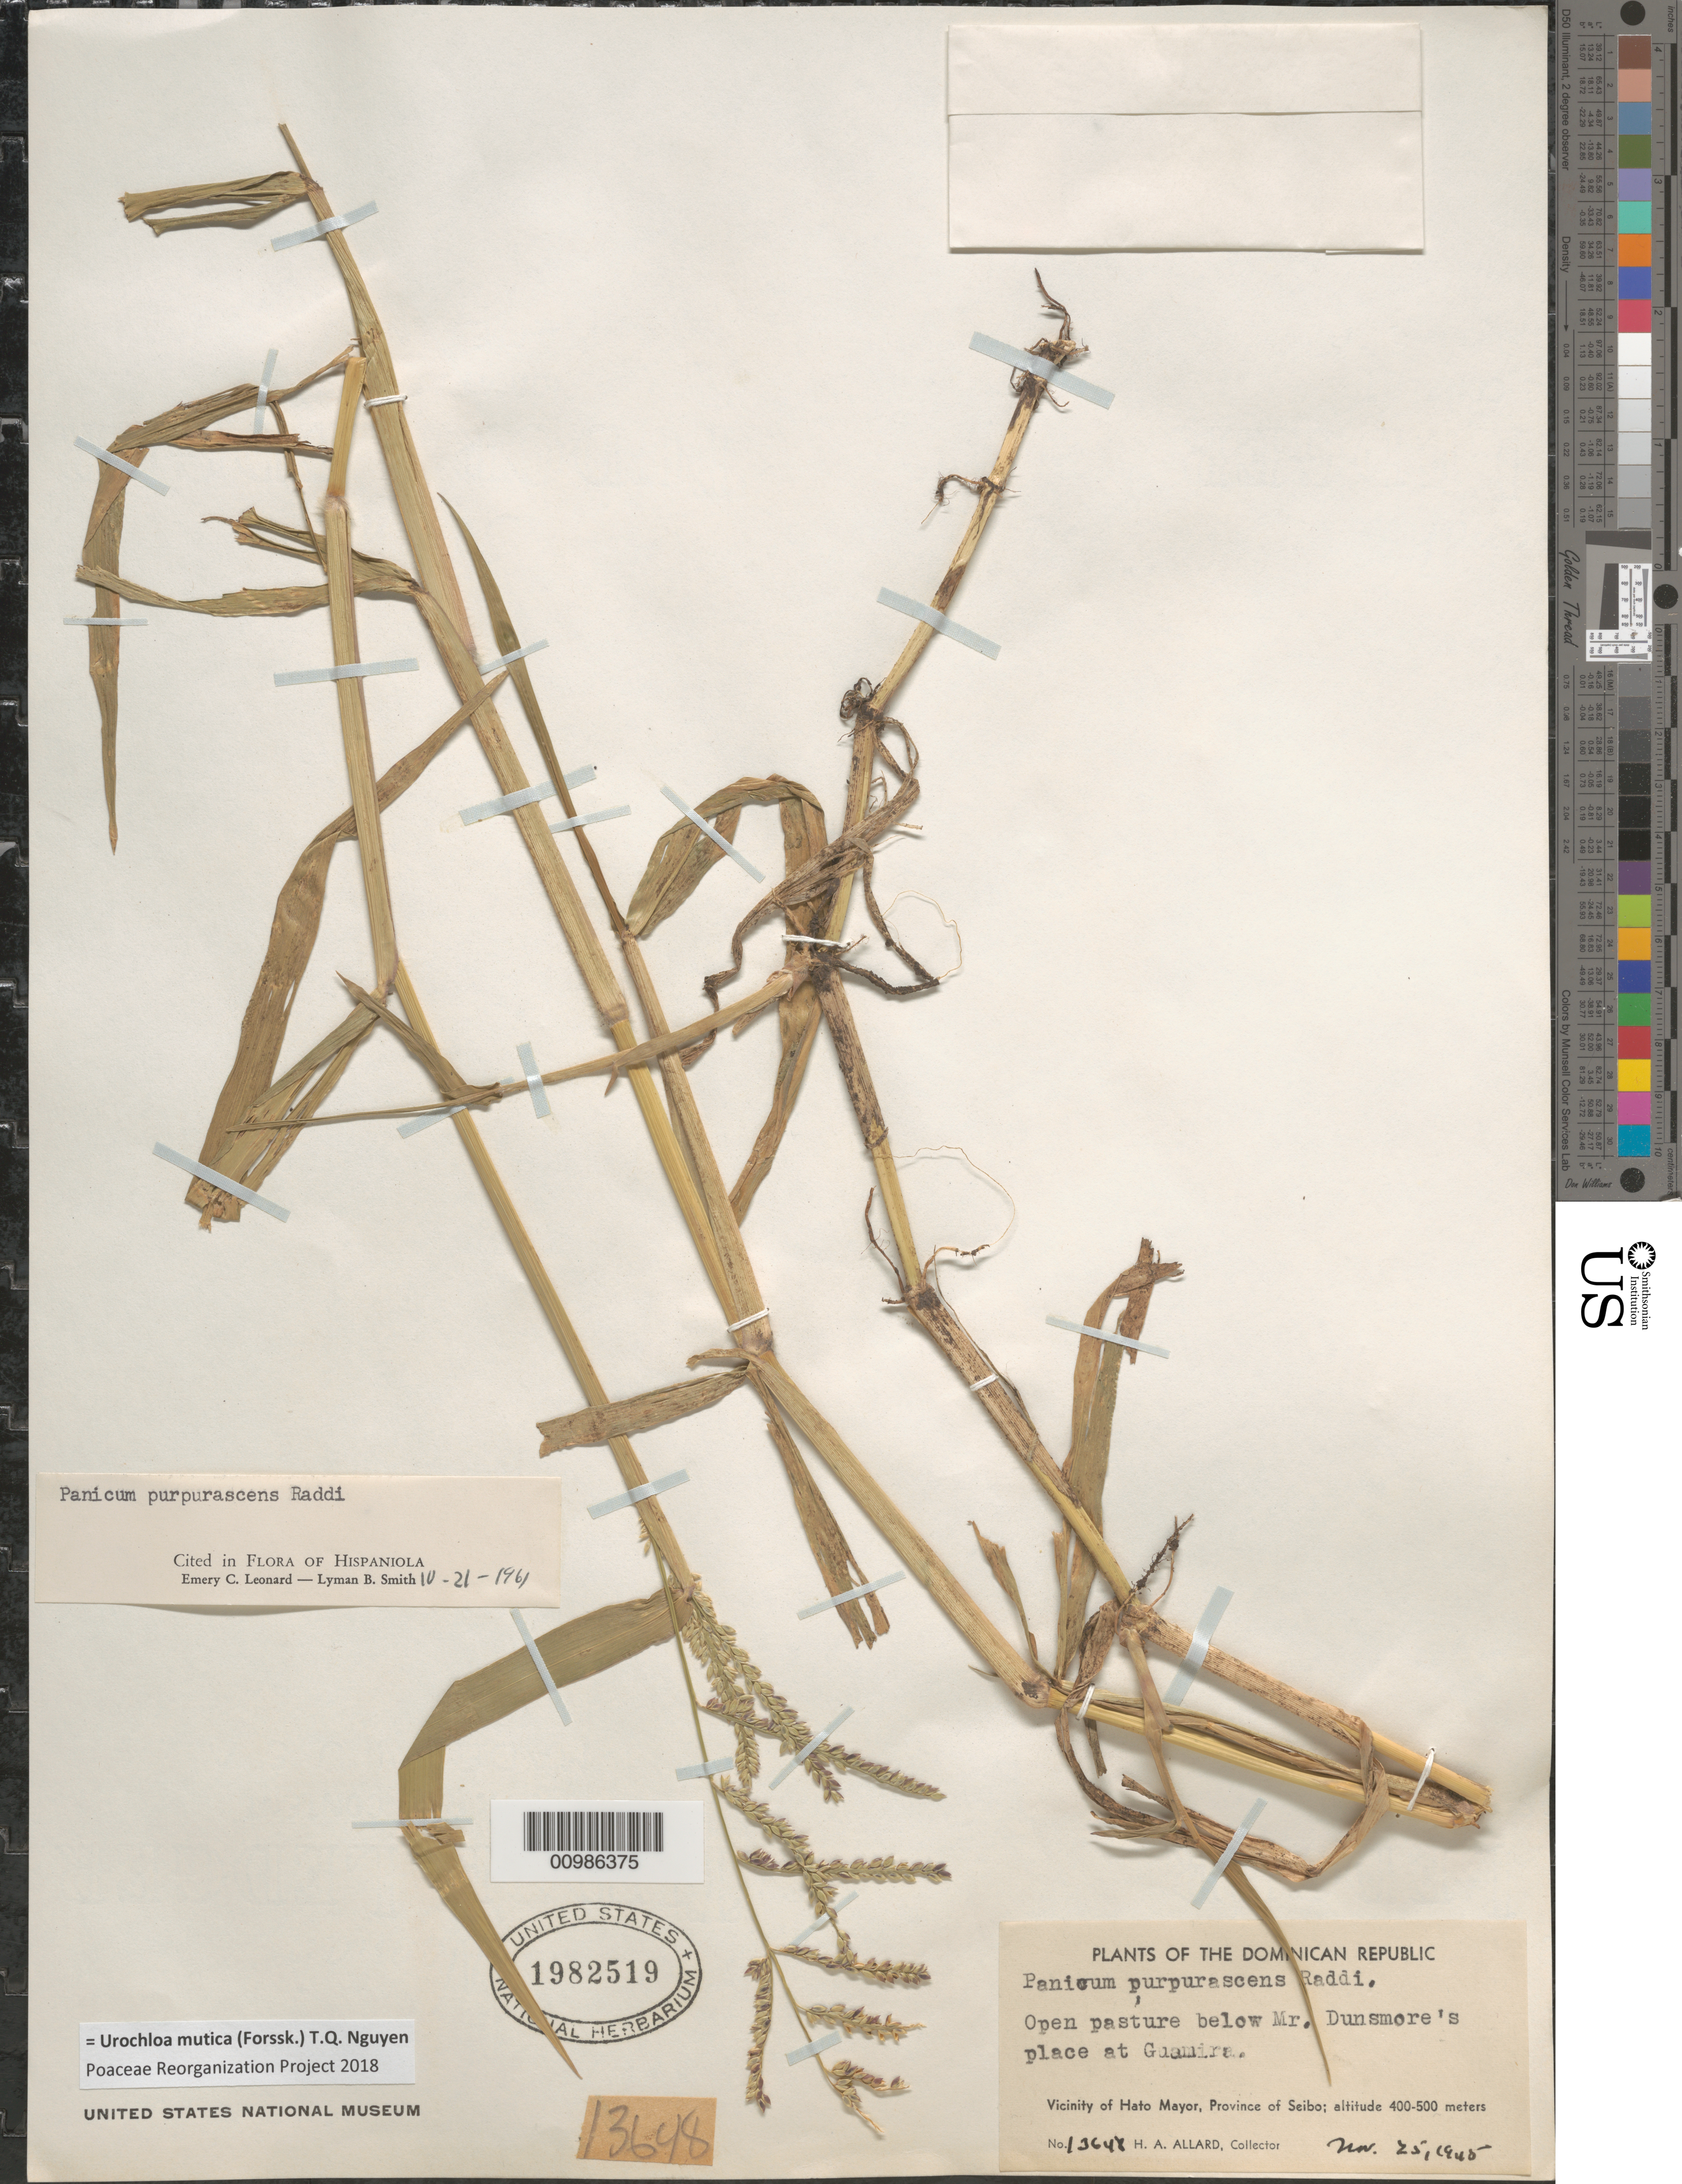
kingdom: Plantae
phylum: Tracheophyta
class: Liliopsida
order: Poales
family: Poaceae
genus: Brachiaria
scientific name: Brachiaria mutica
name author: (Forssk.) Stapf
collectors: H. A. Allard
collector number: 13648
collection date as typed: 25 Nov 1948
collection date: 1948-11-25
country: Dominican Republic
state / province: El Seibo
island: Hispaniola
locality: Vicinity of Hato Mayor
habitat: open pasture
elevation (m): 400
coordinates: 0 N, 0 E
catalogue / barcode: US 1982519